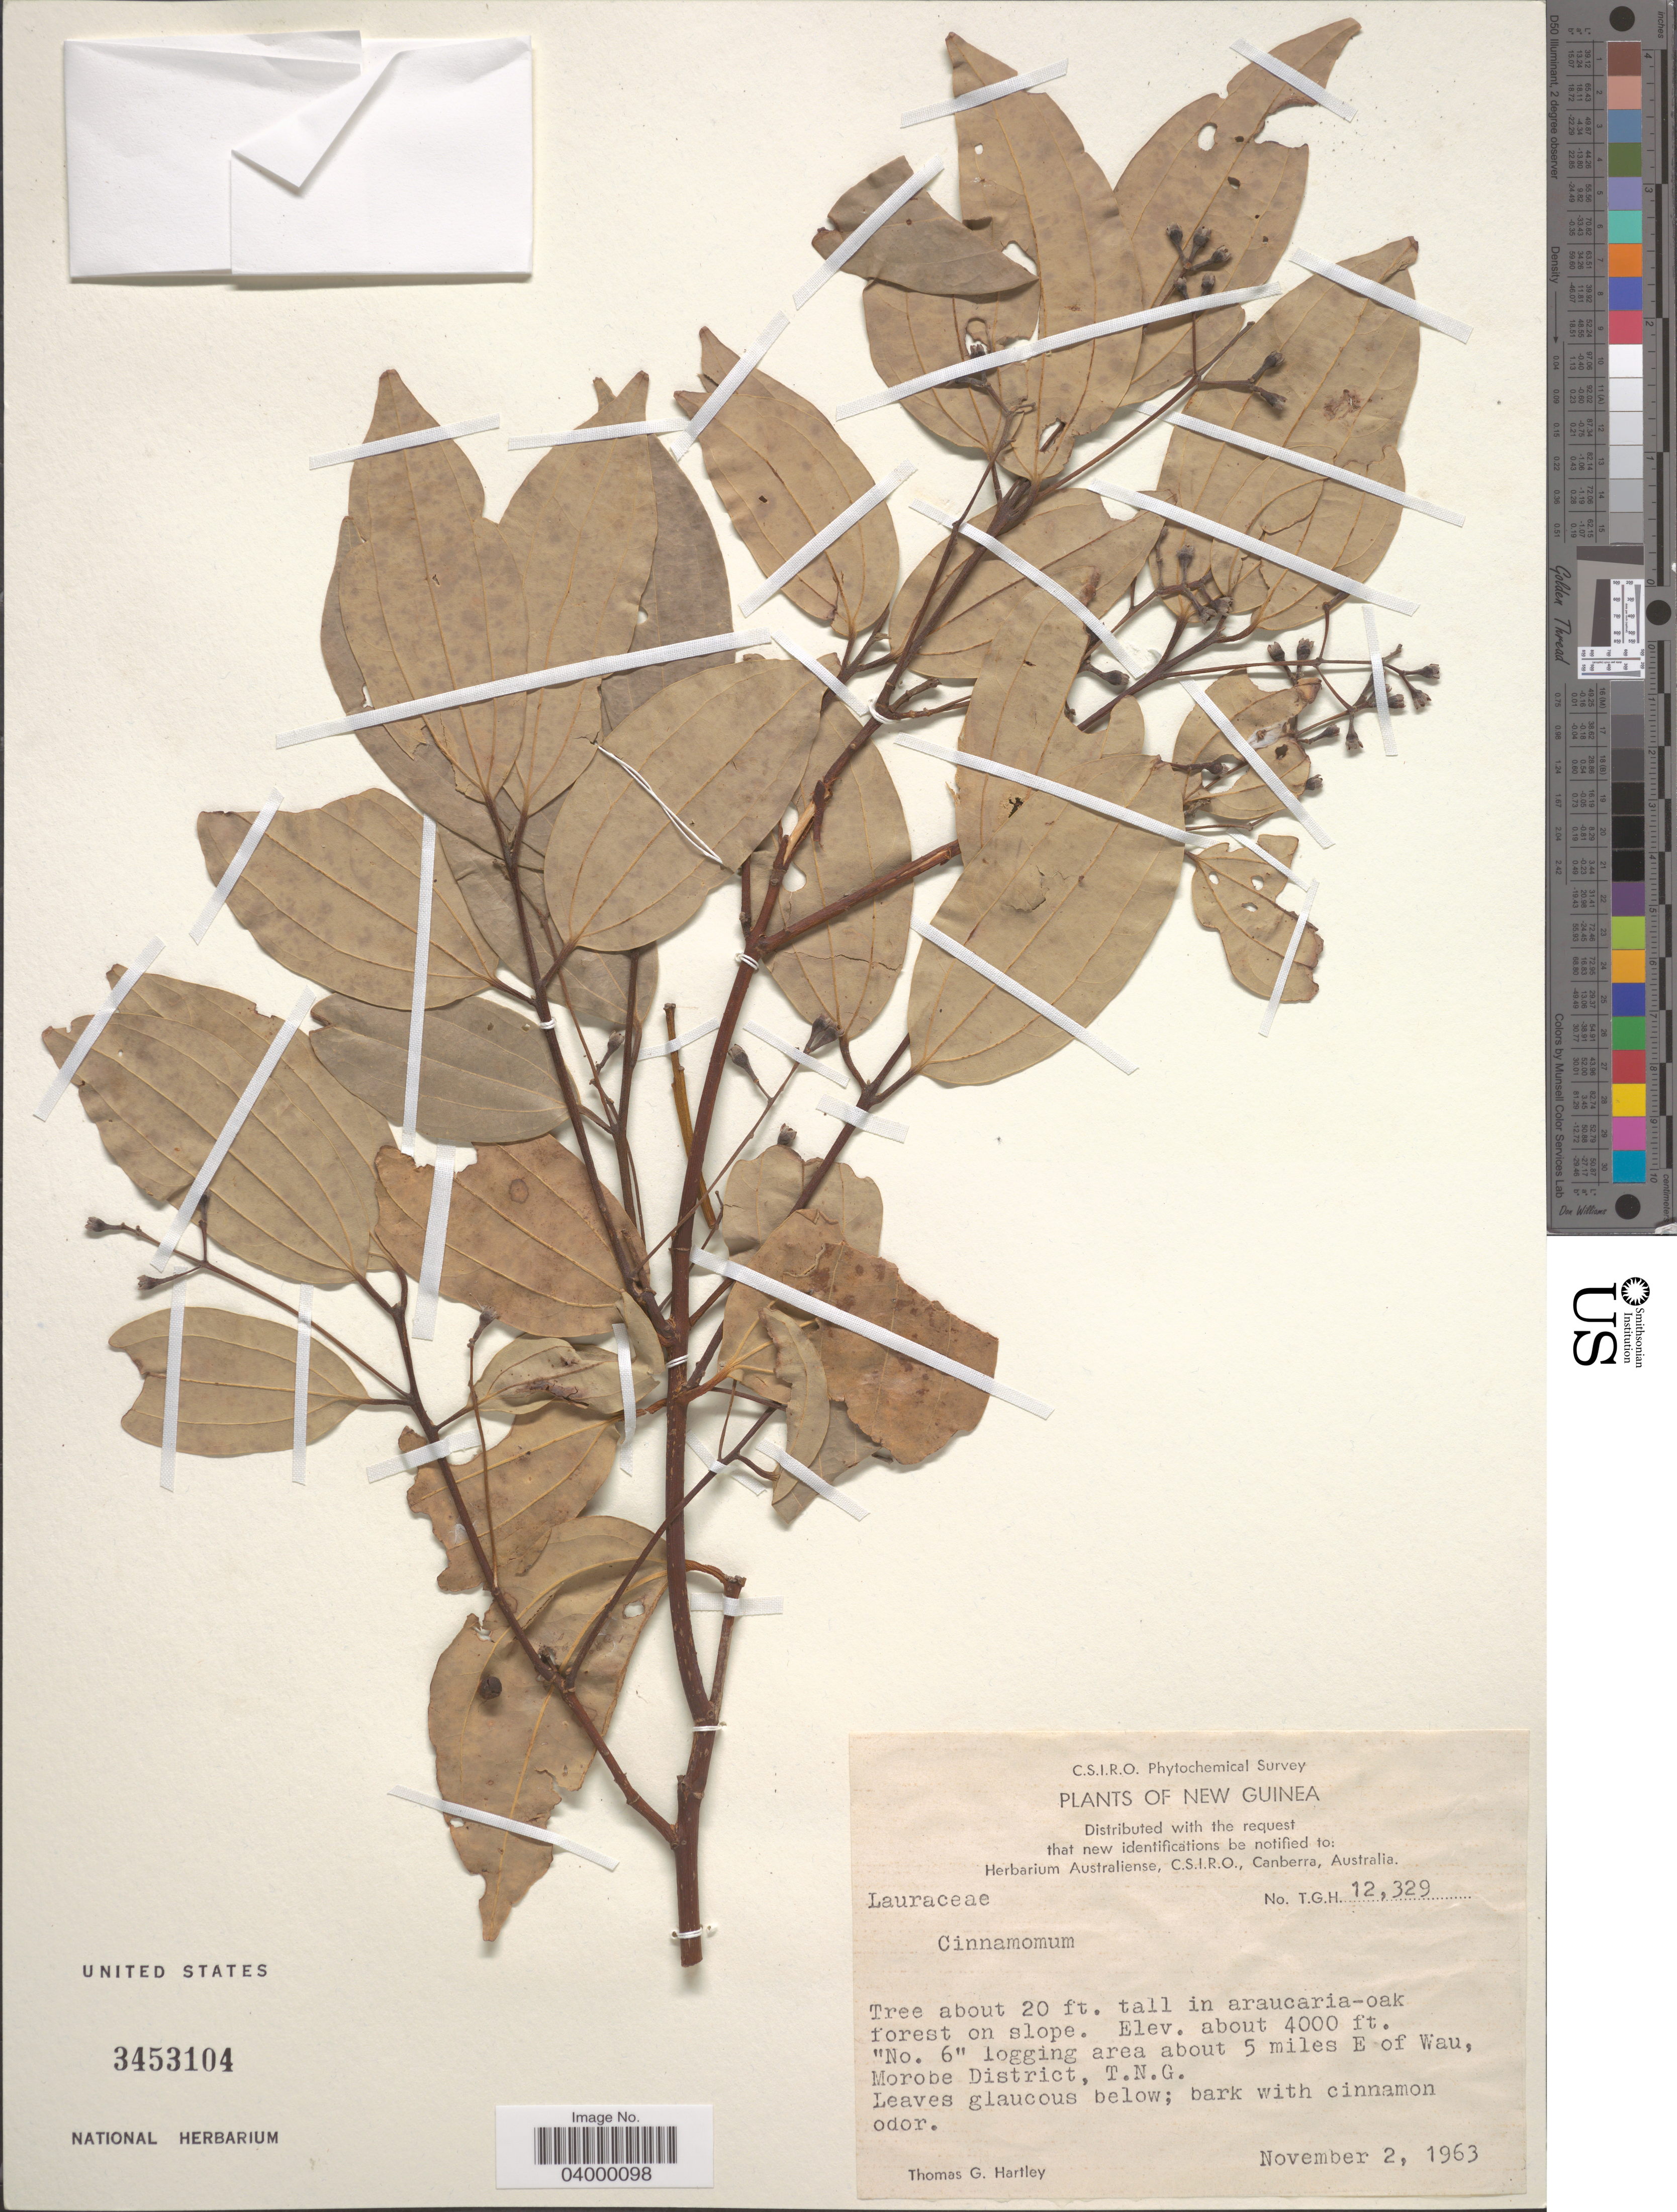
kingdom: Plantae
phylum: Tracheophyta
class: Magnoliopsida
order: Laurales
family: Lauraceae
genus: Cinnamomum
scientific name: Cinnamomum sp.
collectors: T. G. Hartley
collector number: TGH 12329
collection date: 1963-11-02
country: Papua New Guinea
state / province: Morobe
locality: New Guinea. Logging area about 5 miles E of Wau, Morobe District, T.N.G.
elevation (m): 1219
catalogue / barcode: US 3453104